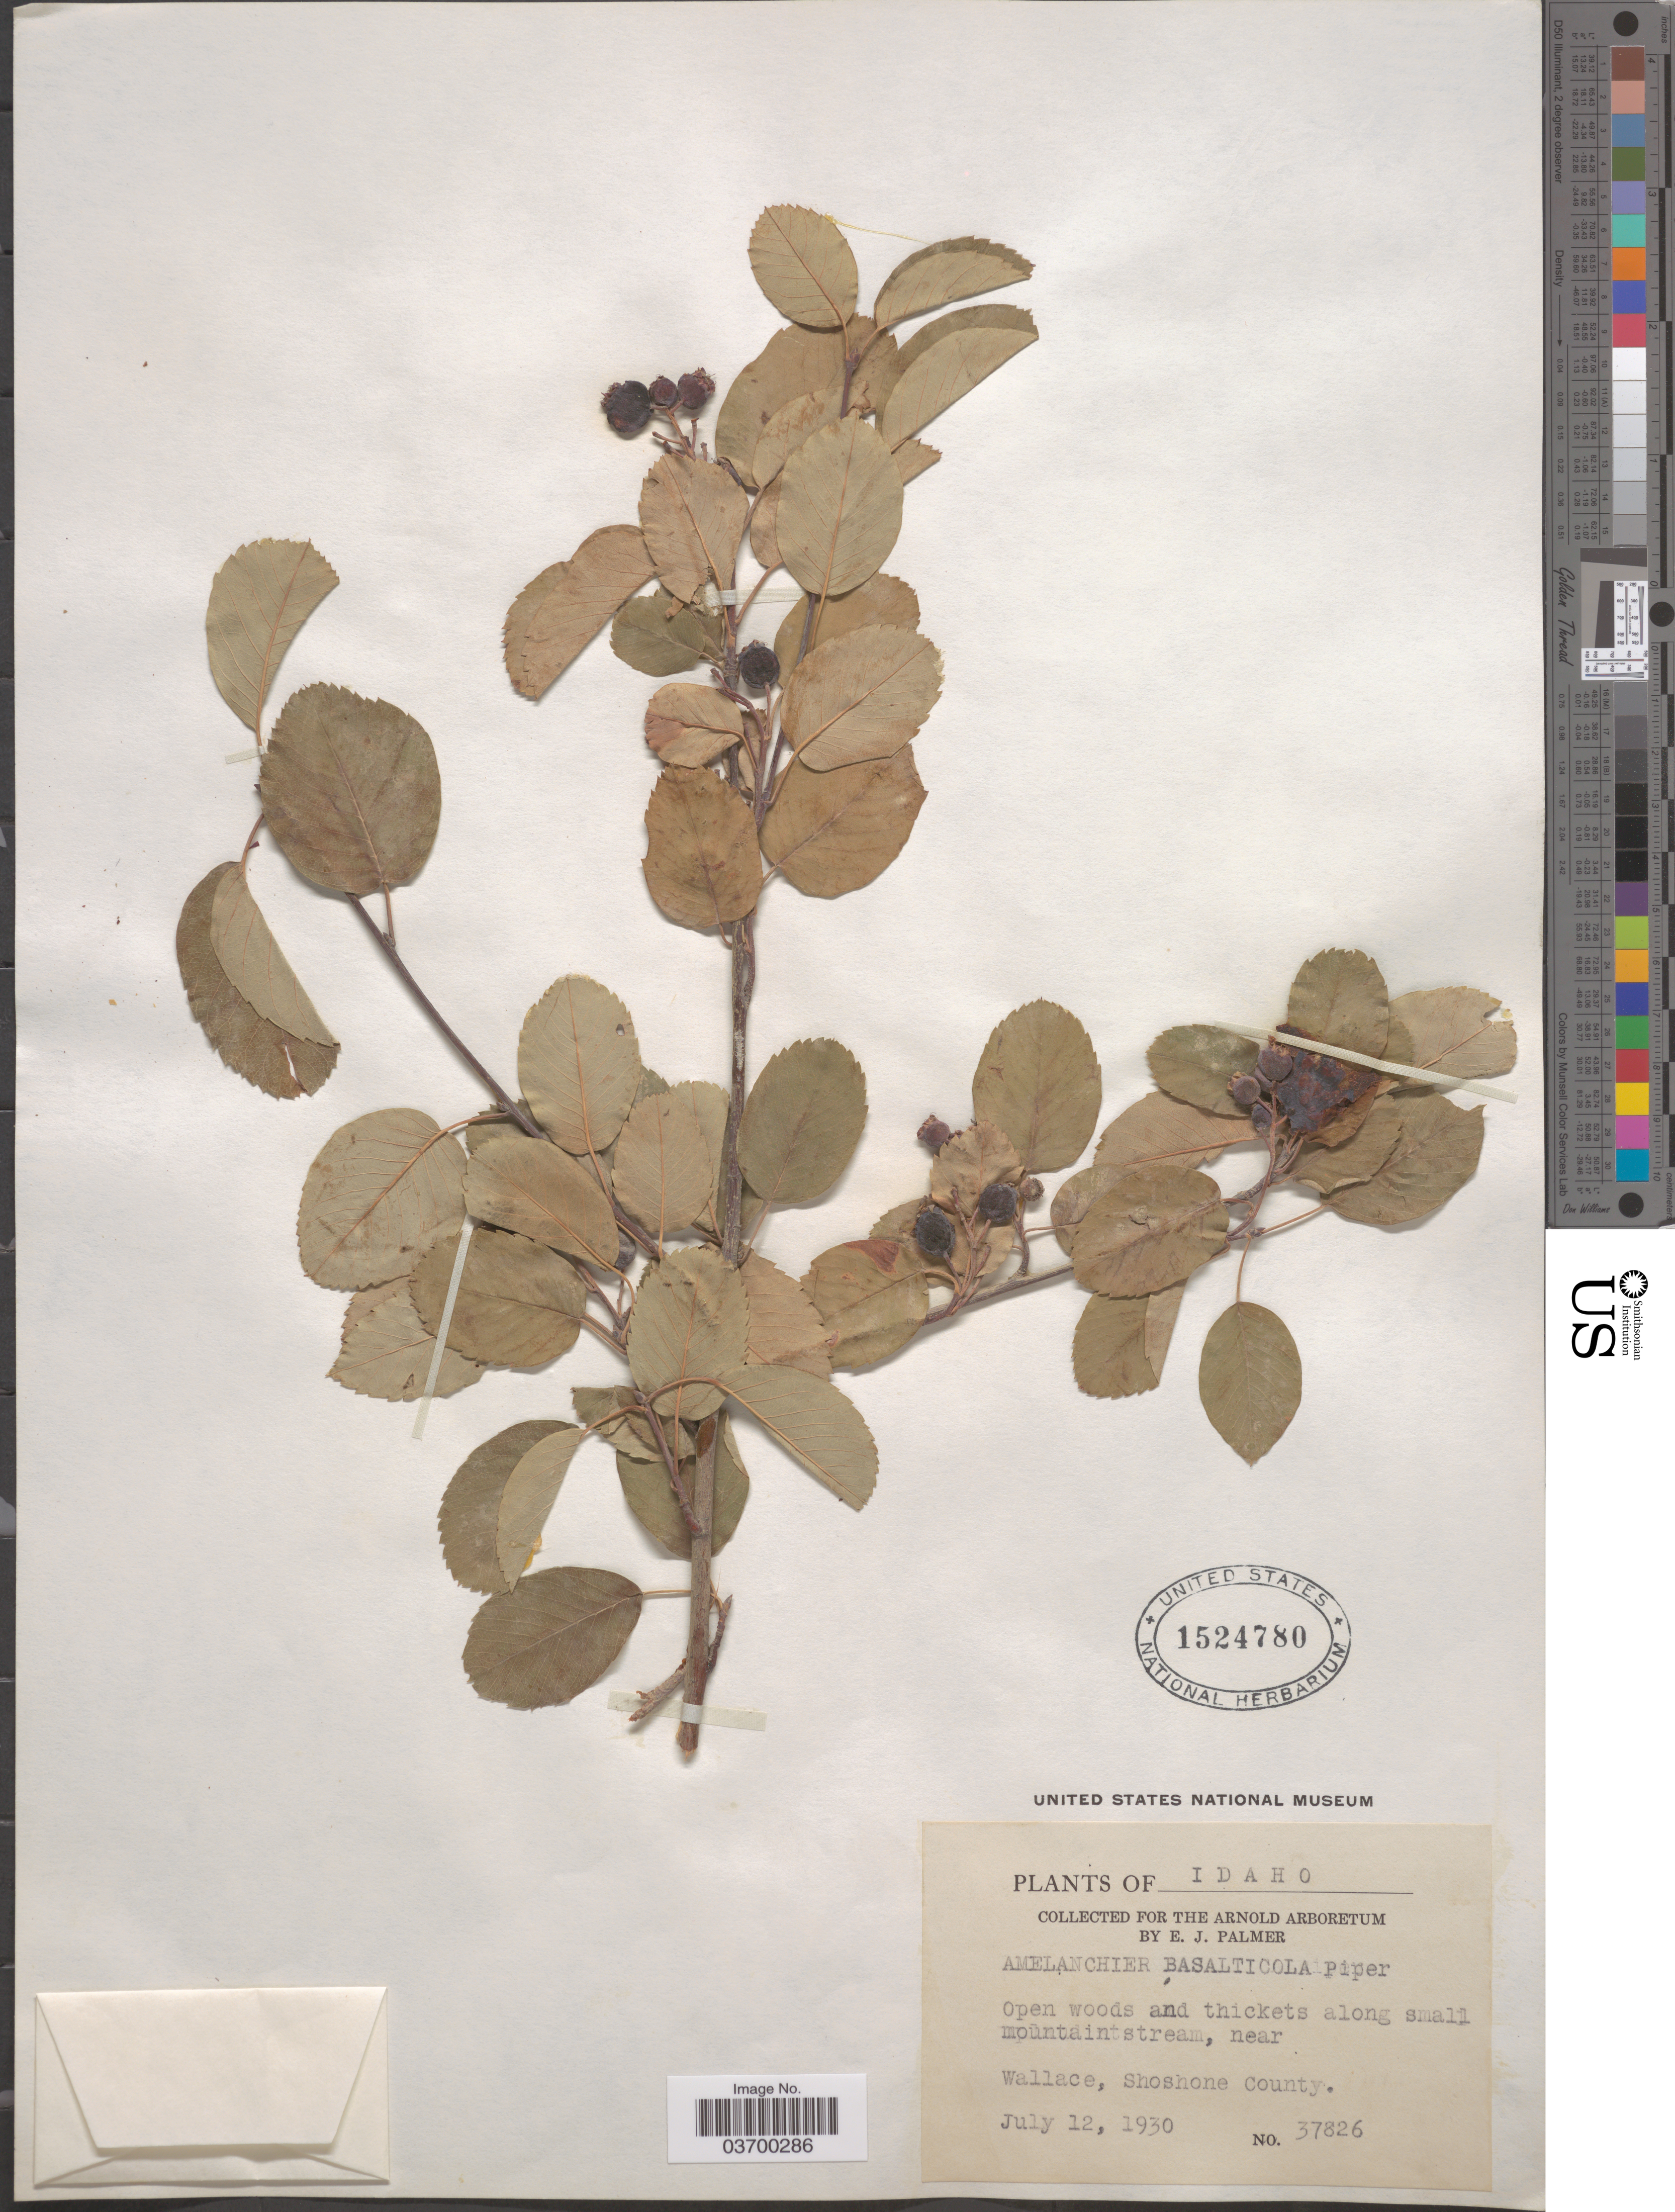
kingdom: Plantae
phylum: Tracheophyta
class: Magnoliopsida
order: Rosales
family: Rosaceae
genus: Amelanchier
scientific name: Amelanchier basalticola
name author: Piper in Piper & Beattie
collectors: E. J. Palmer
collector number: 37826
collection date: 1930-07-12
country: United States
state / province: Idaho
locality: Near Wallace, Shoshone County.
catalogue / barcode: US 1524780